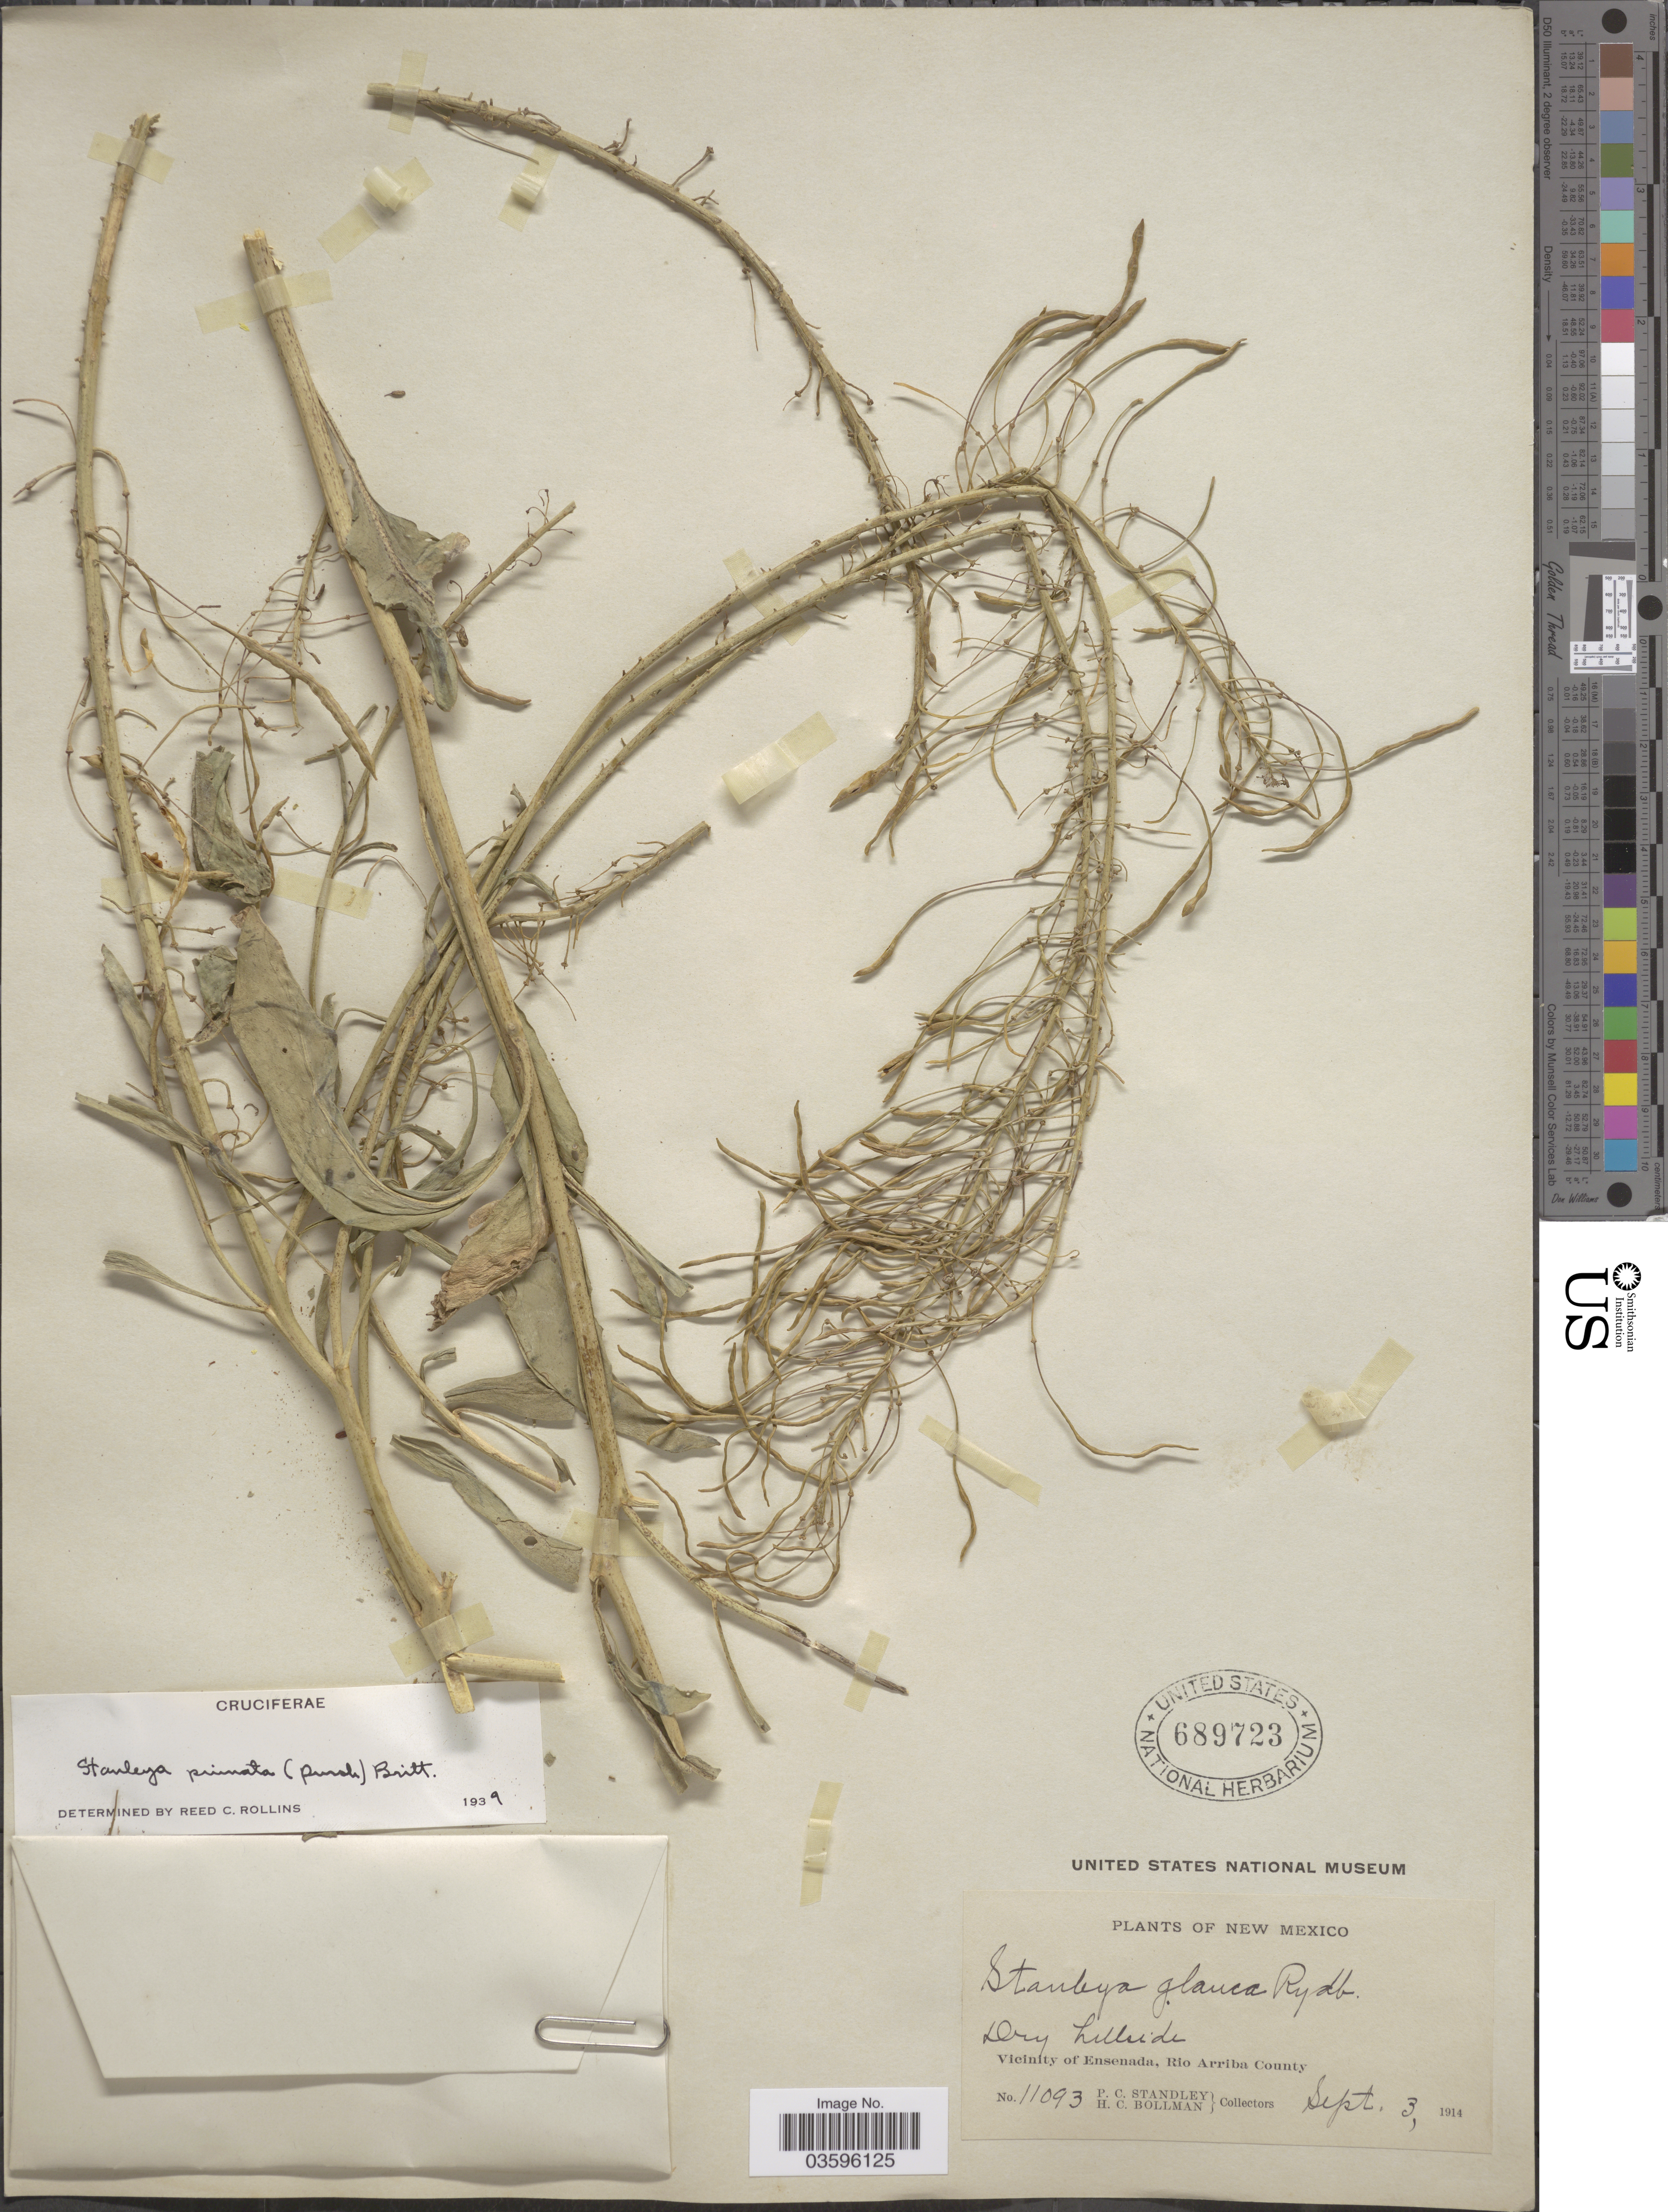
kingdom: Plantae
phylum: Tracheophyta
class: Magnoliopsida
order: Brassicales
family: Brassicaceae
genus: Stanleya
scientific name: Stanleya pinnata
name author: (Pursh) Britton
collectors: P. C. Standley & H. C. Bollman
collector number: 11093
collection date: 1914-09-03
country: United States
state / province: New Mexico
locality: Vicinity of Ensenada, Rio Arriba County.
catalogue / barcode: US 689723